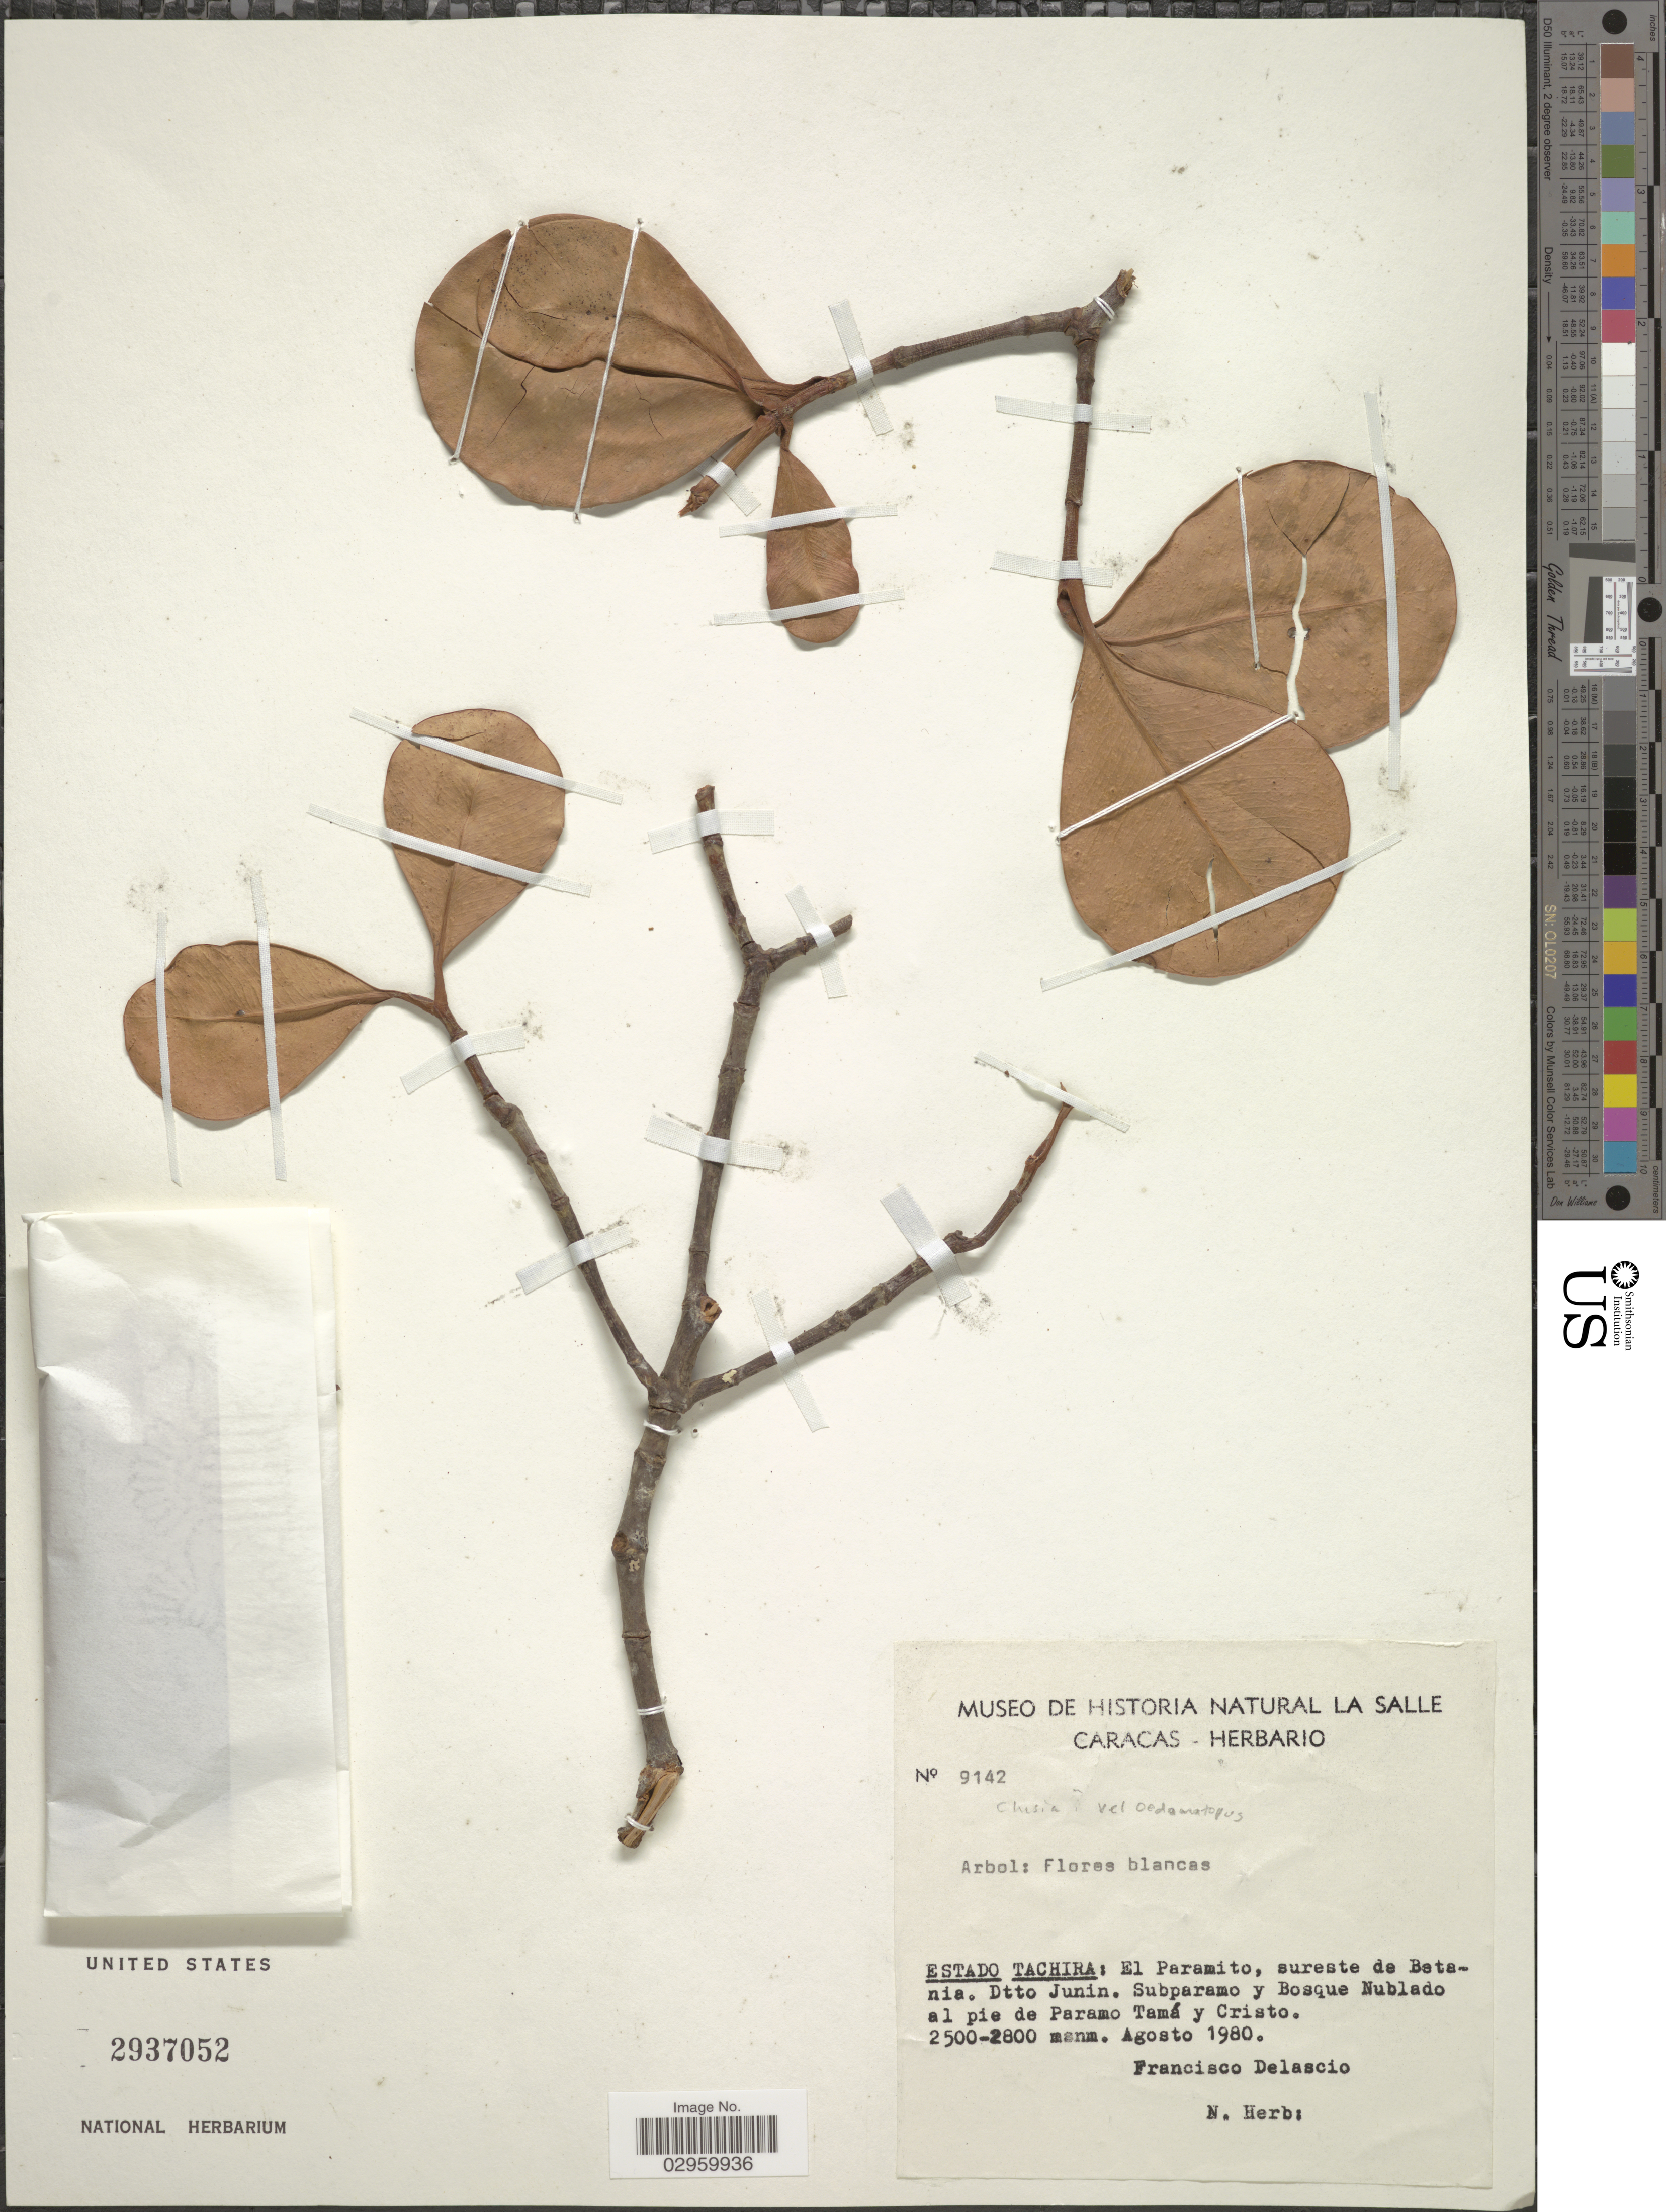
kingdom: Plantae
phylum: Tracheophyta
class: Magnoliopsida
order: Malpighiales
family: Clusiaceae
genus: Clusia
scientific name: Clusia sp.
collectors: F. Delascio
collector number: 9142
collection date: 1980-08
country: Venezuela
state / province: Tachira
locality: El Paramito, sureste de Betania. Dtto Junin. Subparamo y Bosque Nublado al pie de Paramo Tamá y Cristo.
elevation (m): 2500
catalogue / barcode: US 2937052